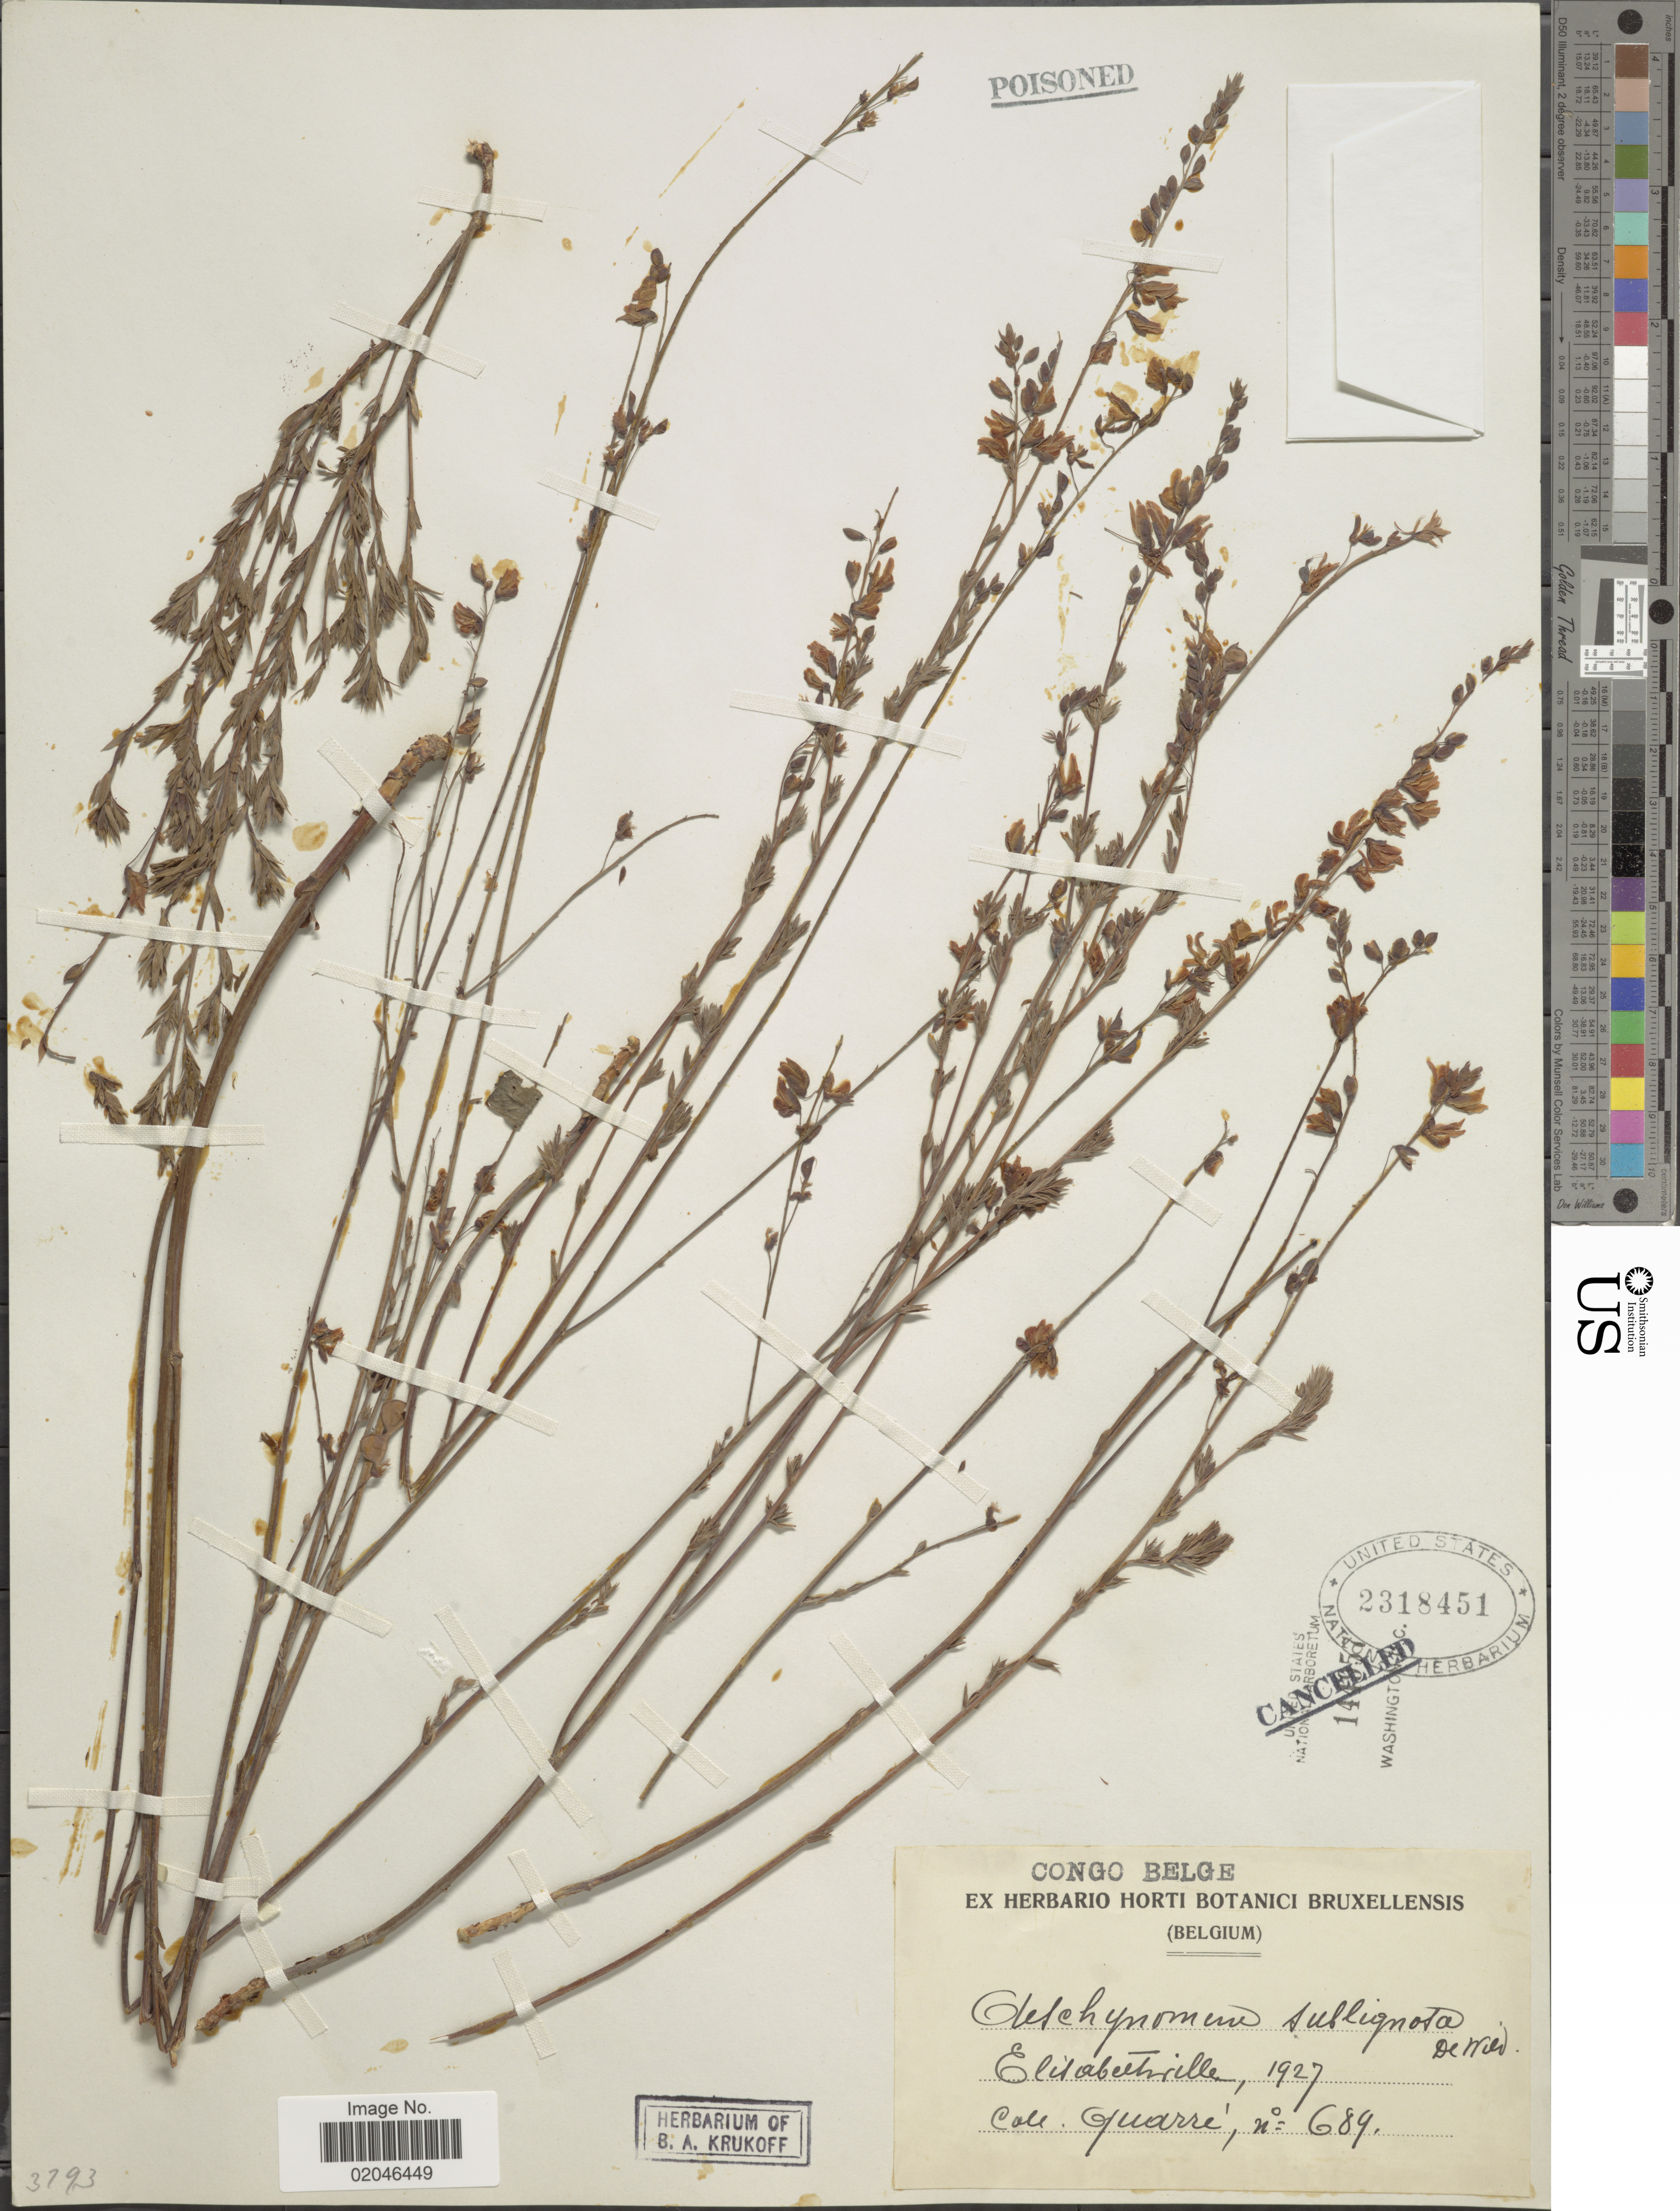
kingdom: Plantae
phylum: Tracheophyta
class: Magnoliopsida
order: Fabales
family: Fabaceae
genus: Aeschynomene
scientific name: Aeschynomene katangensis subsp. sublignosa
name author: J. Léonard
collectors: -. Quarre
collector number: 689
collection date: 1927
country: Congo, Democratic Republic of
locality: Elisabethville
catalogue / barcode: US 2318451